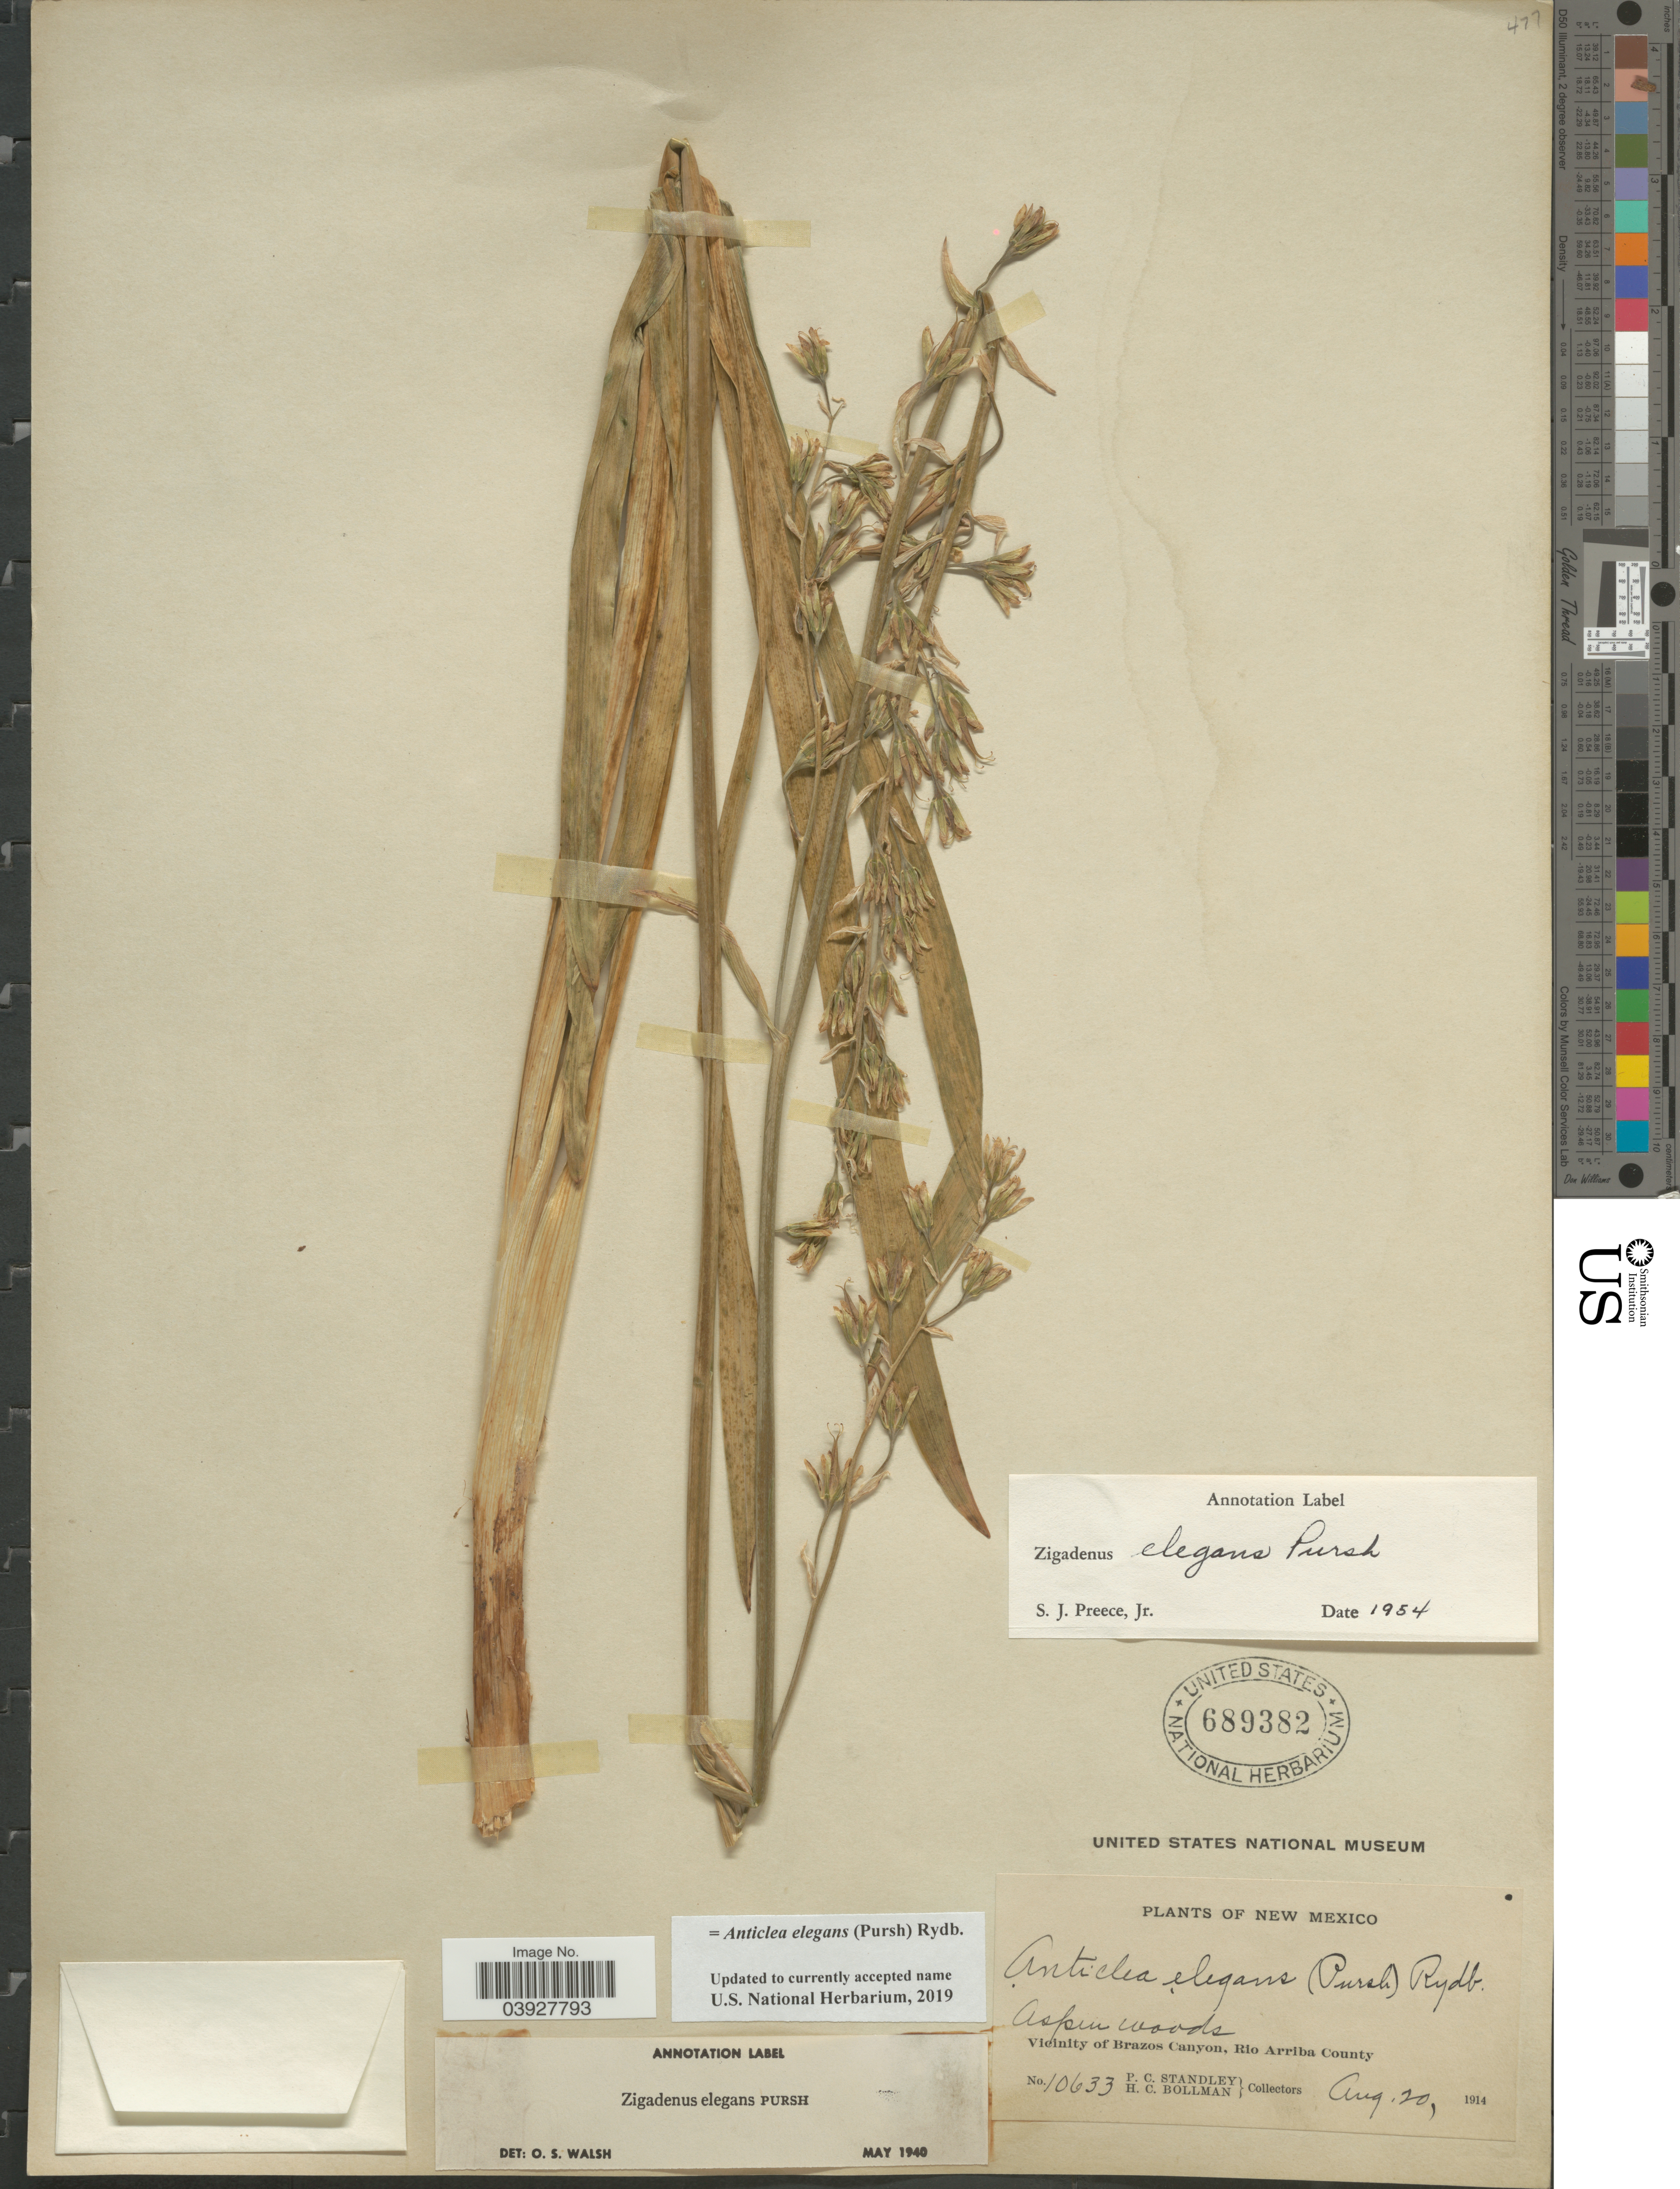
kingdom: Plantae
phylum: Tracheophyta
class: Liliopsida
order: Liliales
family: Melanthiaceae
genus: Anticlea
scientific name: Anticlea elegans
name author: (Pursh) Rydb.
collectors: P. C. Standley & H. C. Bollman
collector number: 10633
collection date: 1914-08-20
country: United States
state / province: New Mexico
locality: Aspen woods. Vicinity of Brazos Canyon, Rio Arriba County.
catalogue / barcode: US 689382